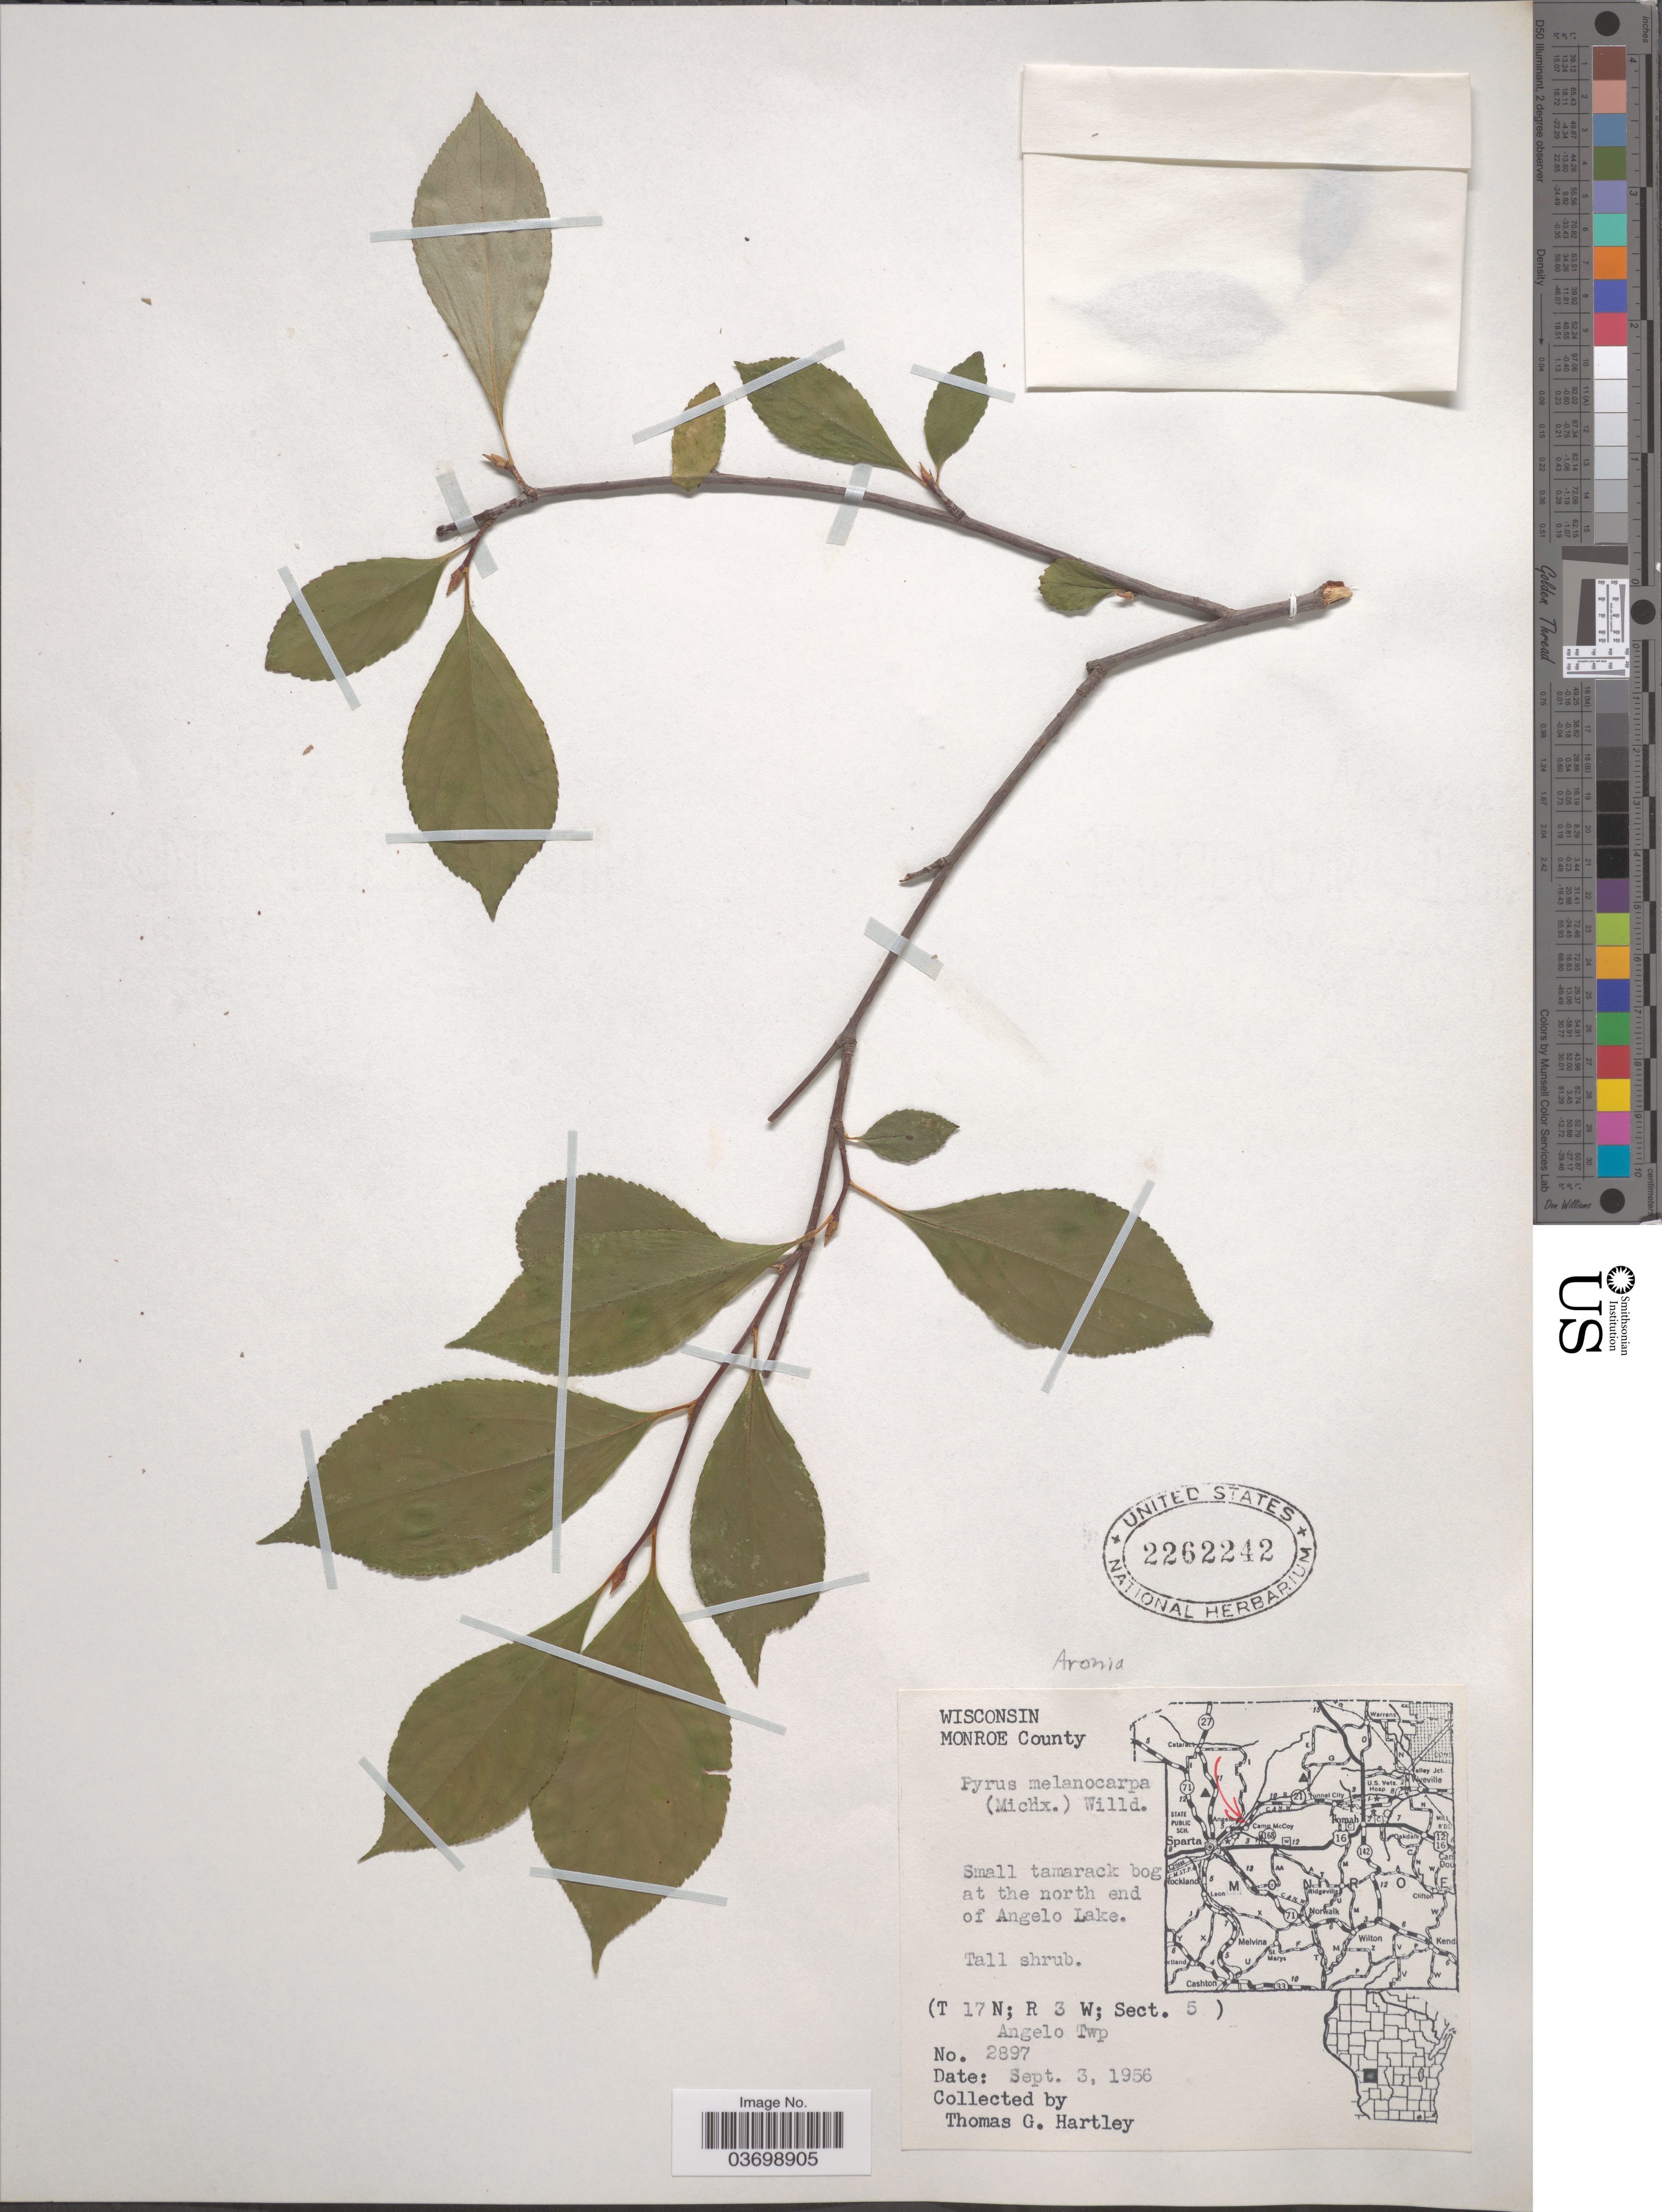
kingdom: Plantae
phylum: Tracheophyta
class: Magnoliopsida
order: Rosales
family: Rosaceae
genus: Aronia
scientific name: Aronia melanocarpa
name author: (Michx.) Elliott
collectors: T. G. Hartley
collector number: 2897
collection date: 1956-09-03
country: United States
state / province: Wisconsin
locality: Monroe County. At the north end of Angelo Lake. (T 17 N; R 3 W; Sect. 5). Angelo Twp.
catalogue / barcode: US 2262242